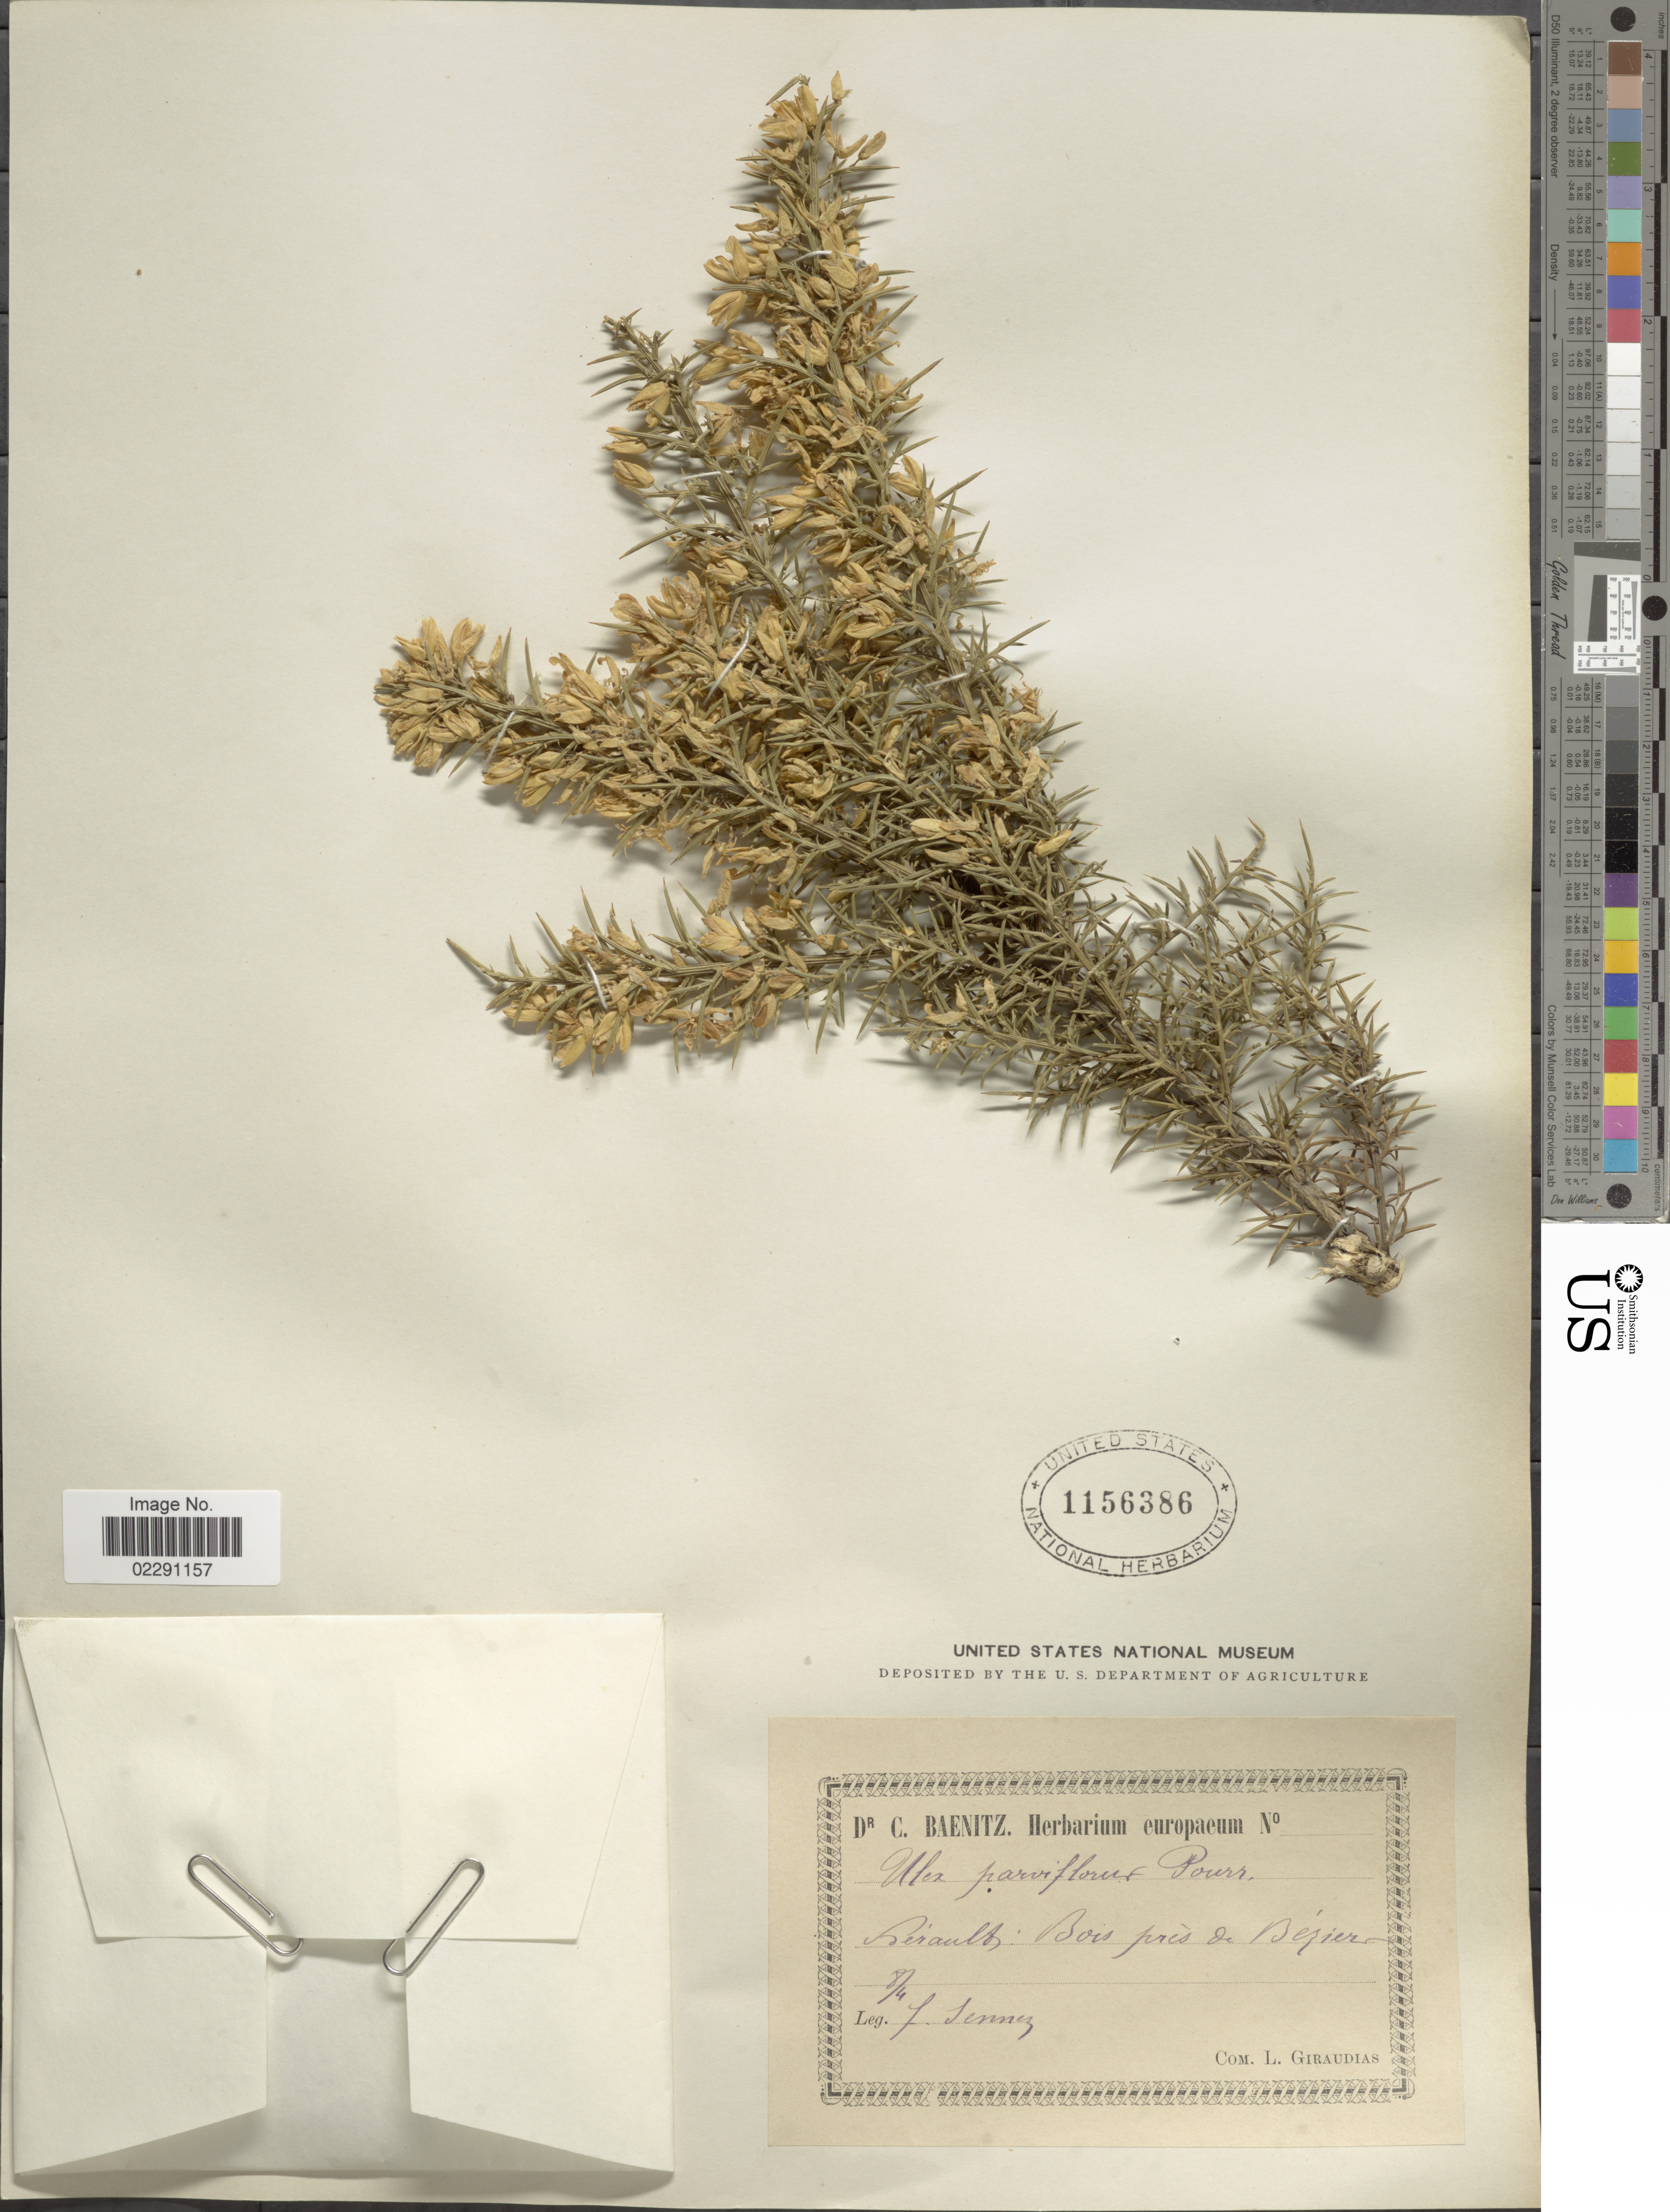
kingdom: Plantae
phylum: Tracheophyta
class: Magnoliopsida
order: Fabales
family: Fabaceae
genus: Ulex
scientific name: Ulex parviflorus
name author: Pourr.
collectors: E. Sennen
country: France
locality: Herault, pres de Bezier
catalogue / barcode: US 1156386